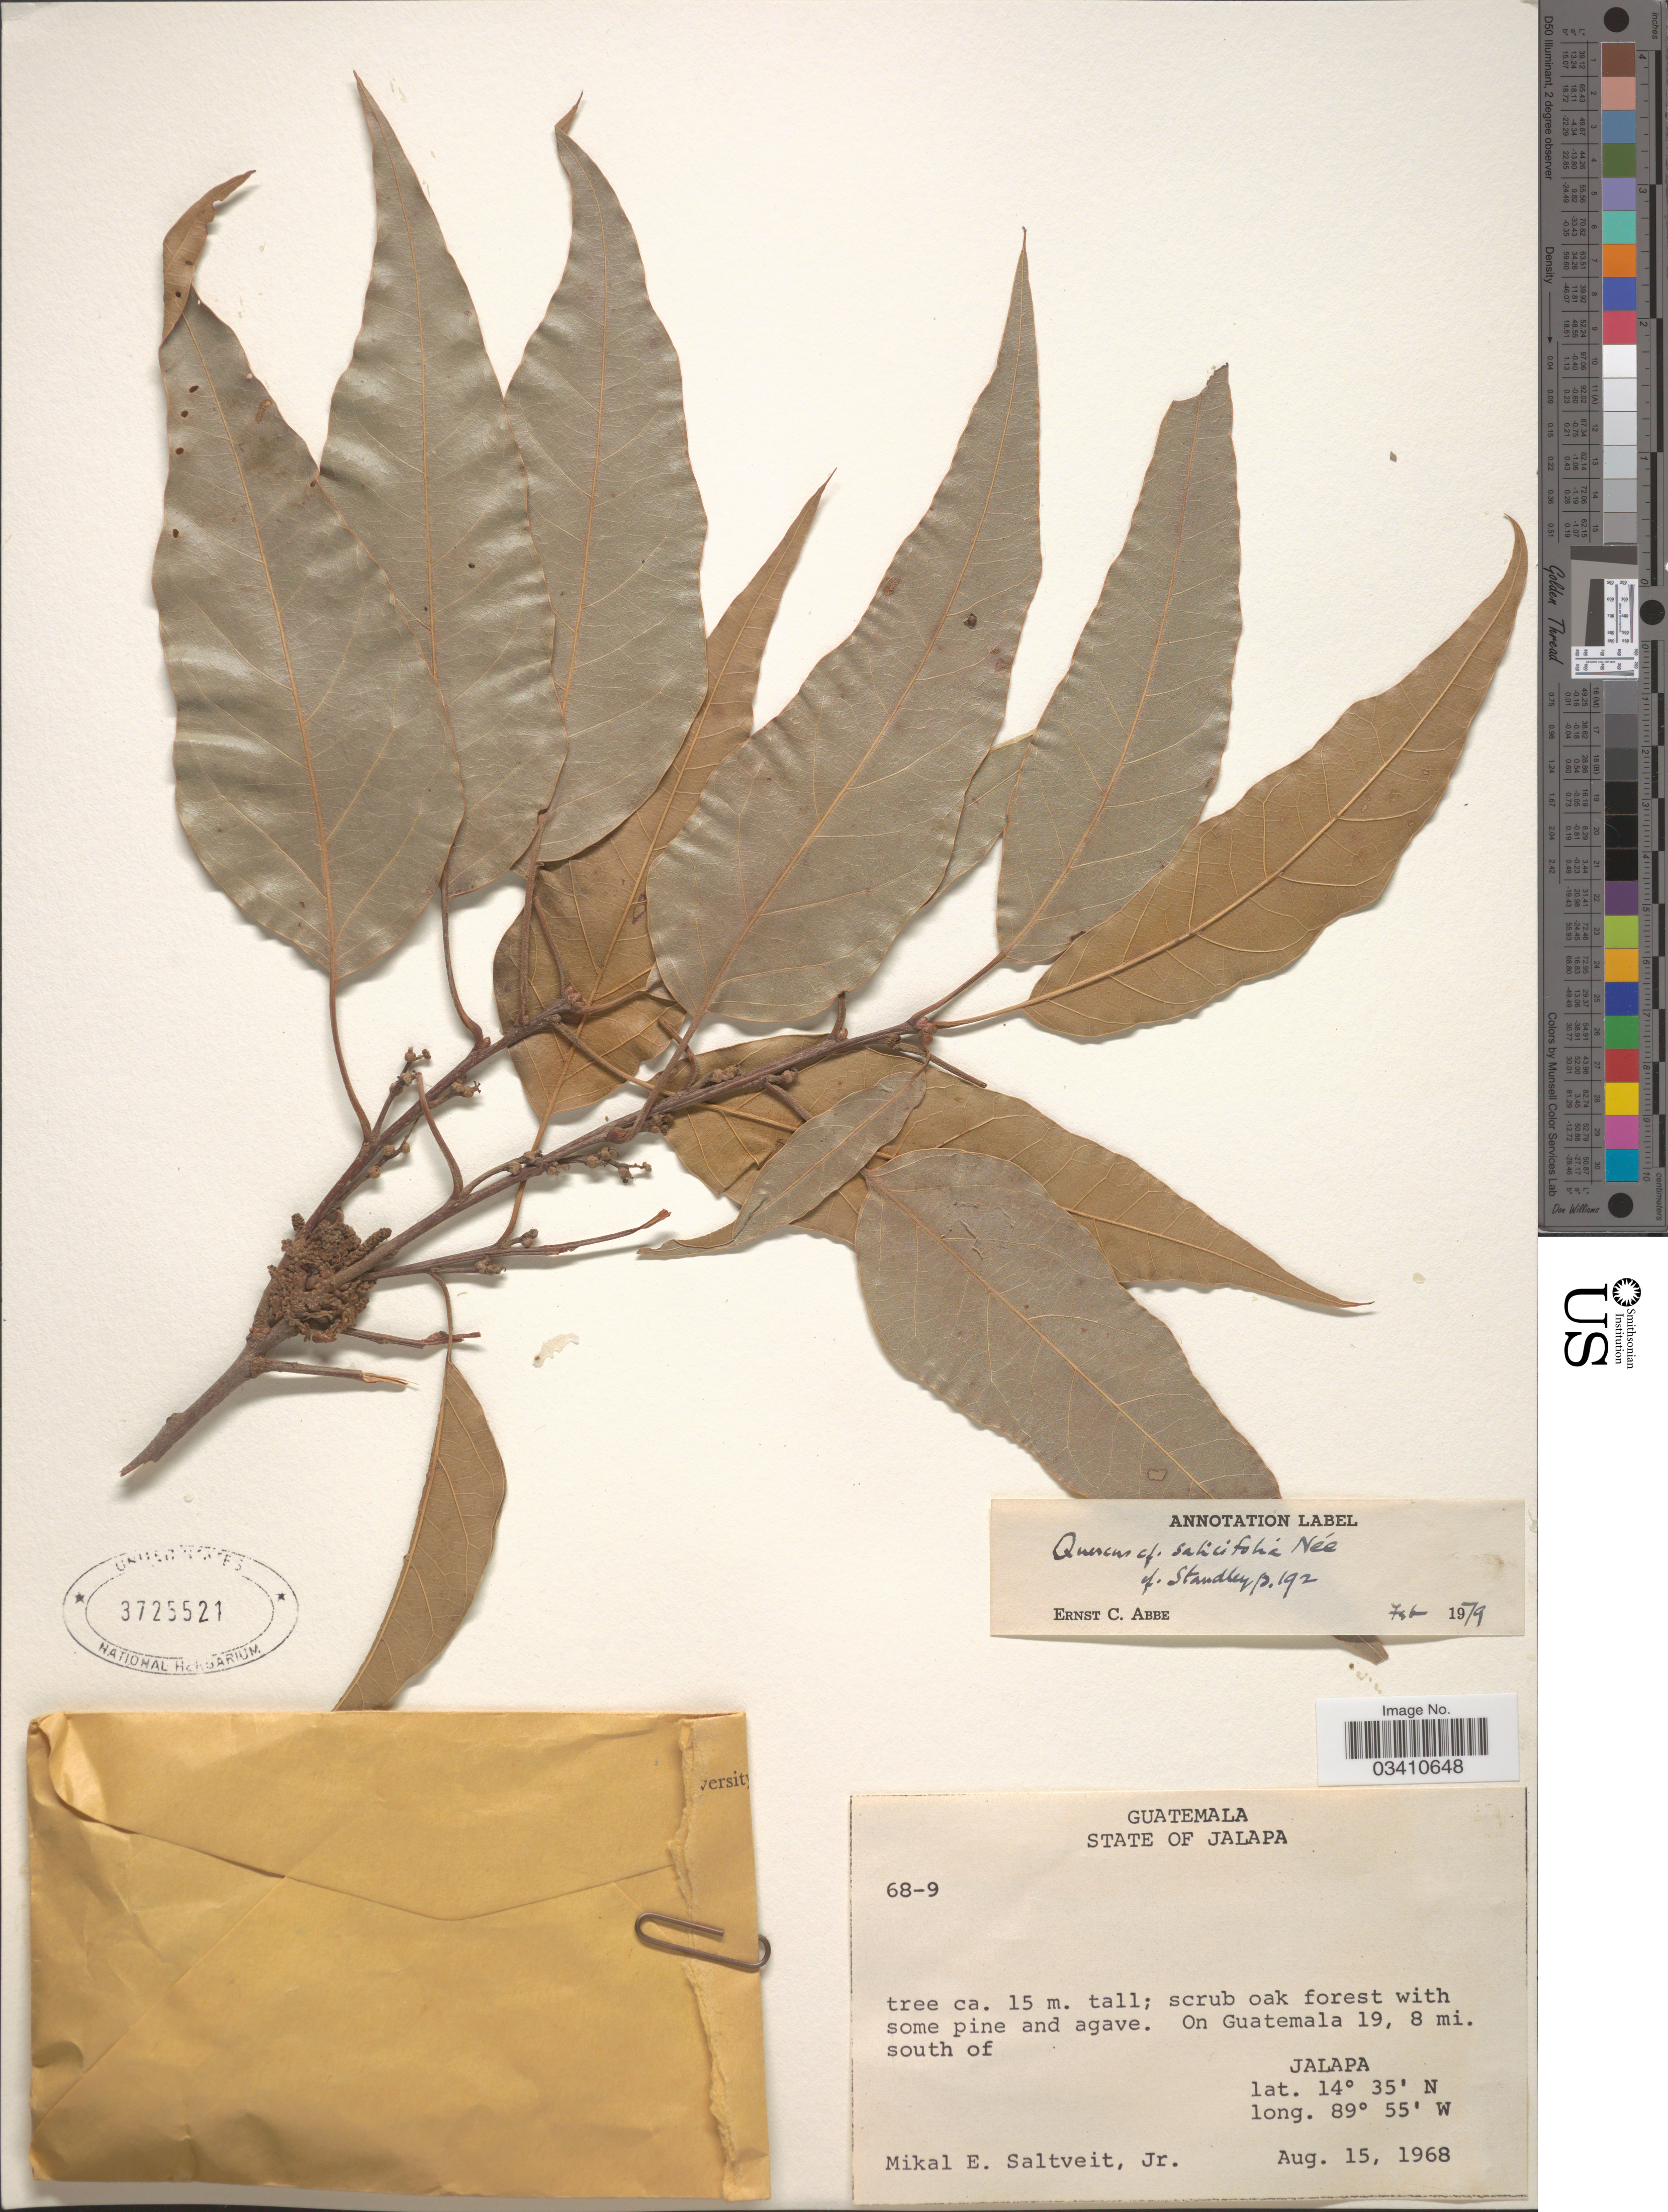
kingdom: Plantae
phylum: Tracheophyta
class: Magnoliopsida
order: Fagales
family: Fagaceae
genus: Quercus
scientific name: Quercus salicifolia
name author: Née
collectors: M. Saltveit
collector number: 68-9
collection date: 1968-08-15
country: Guatemala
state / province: Jalapa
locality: On Guatemala 19, 8 mi. south of Jalapa.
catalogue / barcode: US 3725521